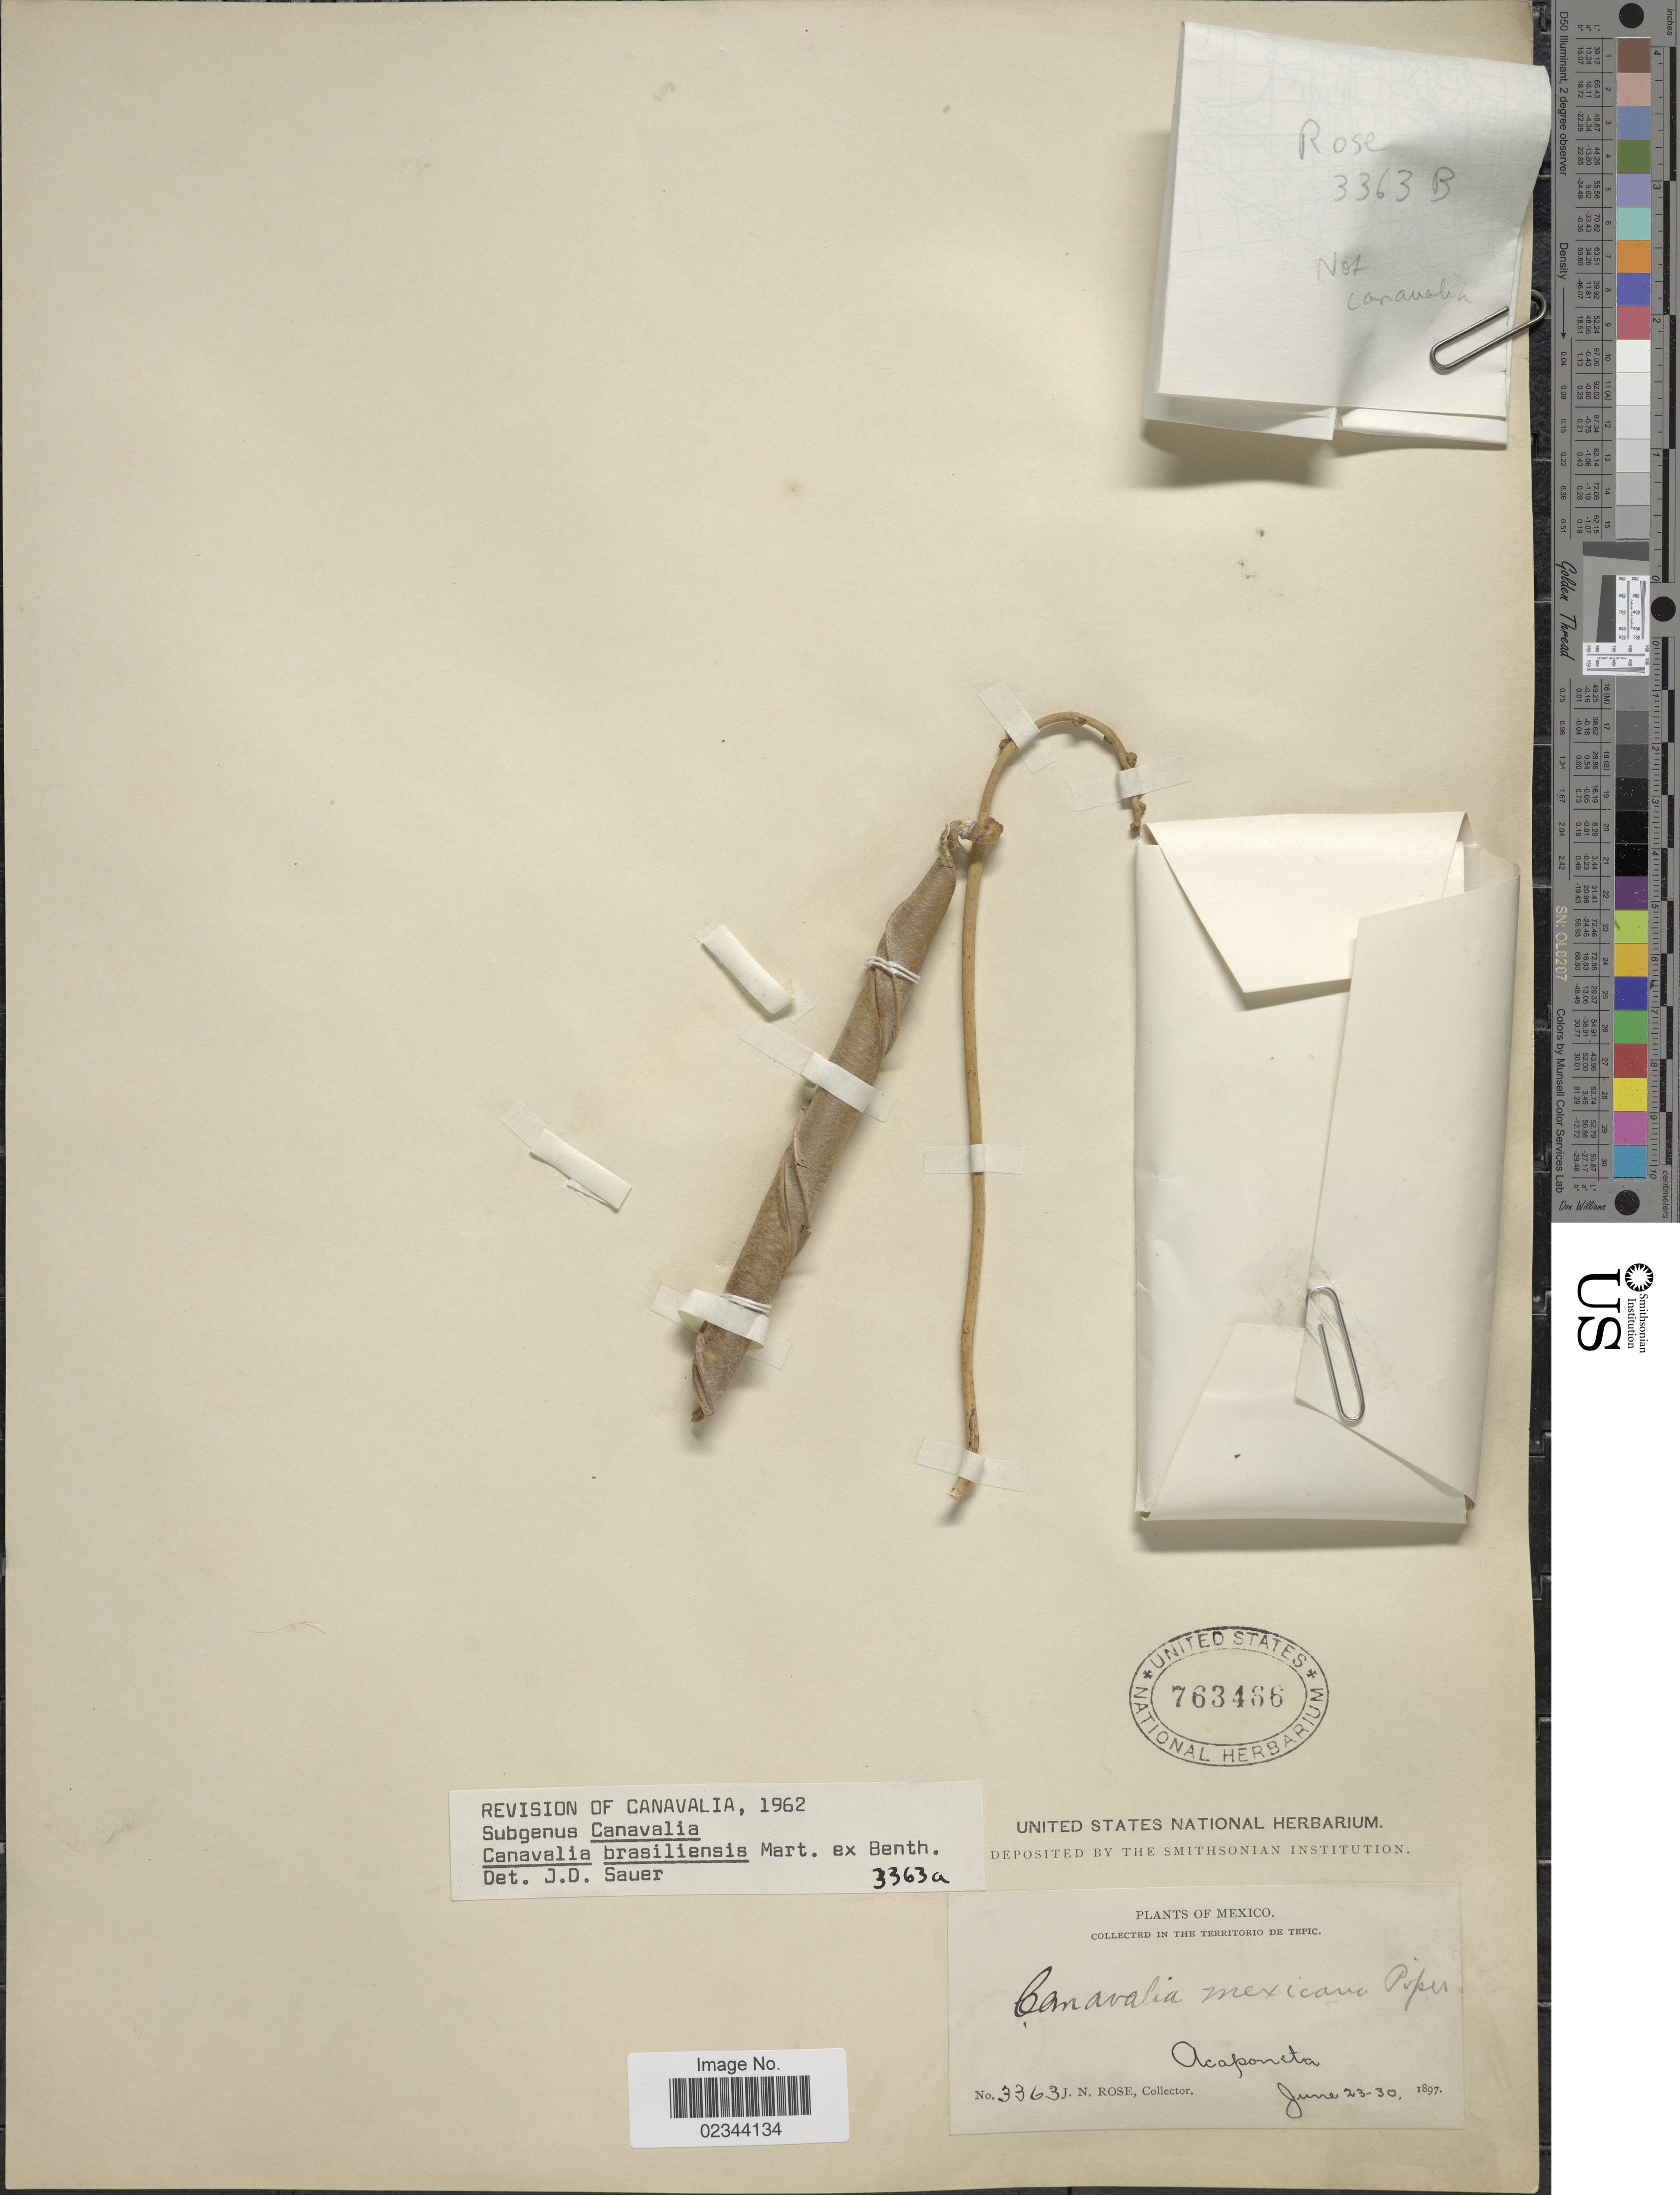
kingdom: Plantae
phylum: Tracheophyta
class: Magnoliopsida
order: Fabales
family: Fabaceae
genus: Canavalia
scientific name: Canavalia brasiliensis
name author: Mart. ex Benth.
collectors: J. N. Rose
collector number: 3363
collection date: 1897-06-23/1897-06-30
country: Mexico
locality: In the territorio de Tepic. Acaponeta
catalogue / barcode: US 763466